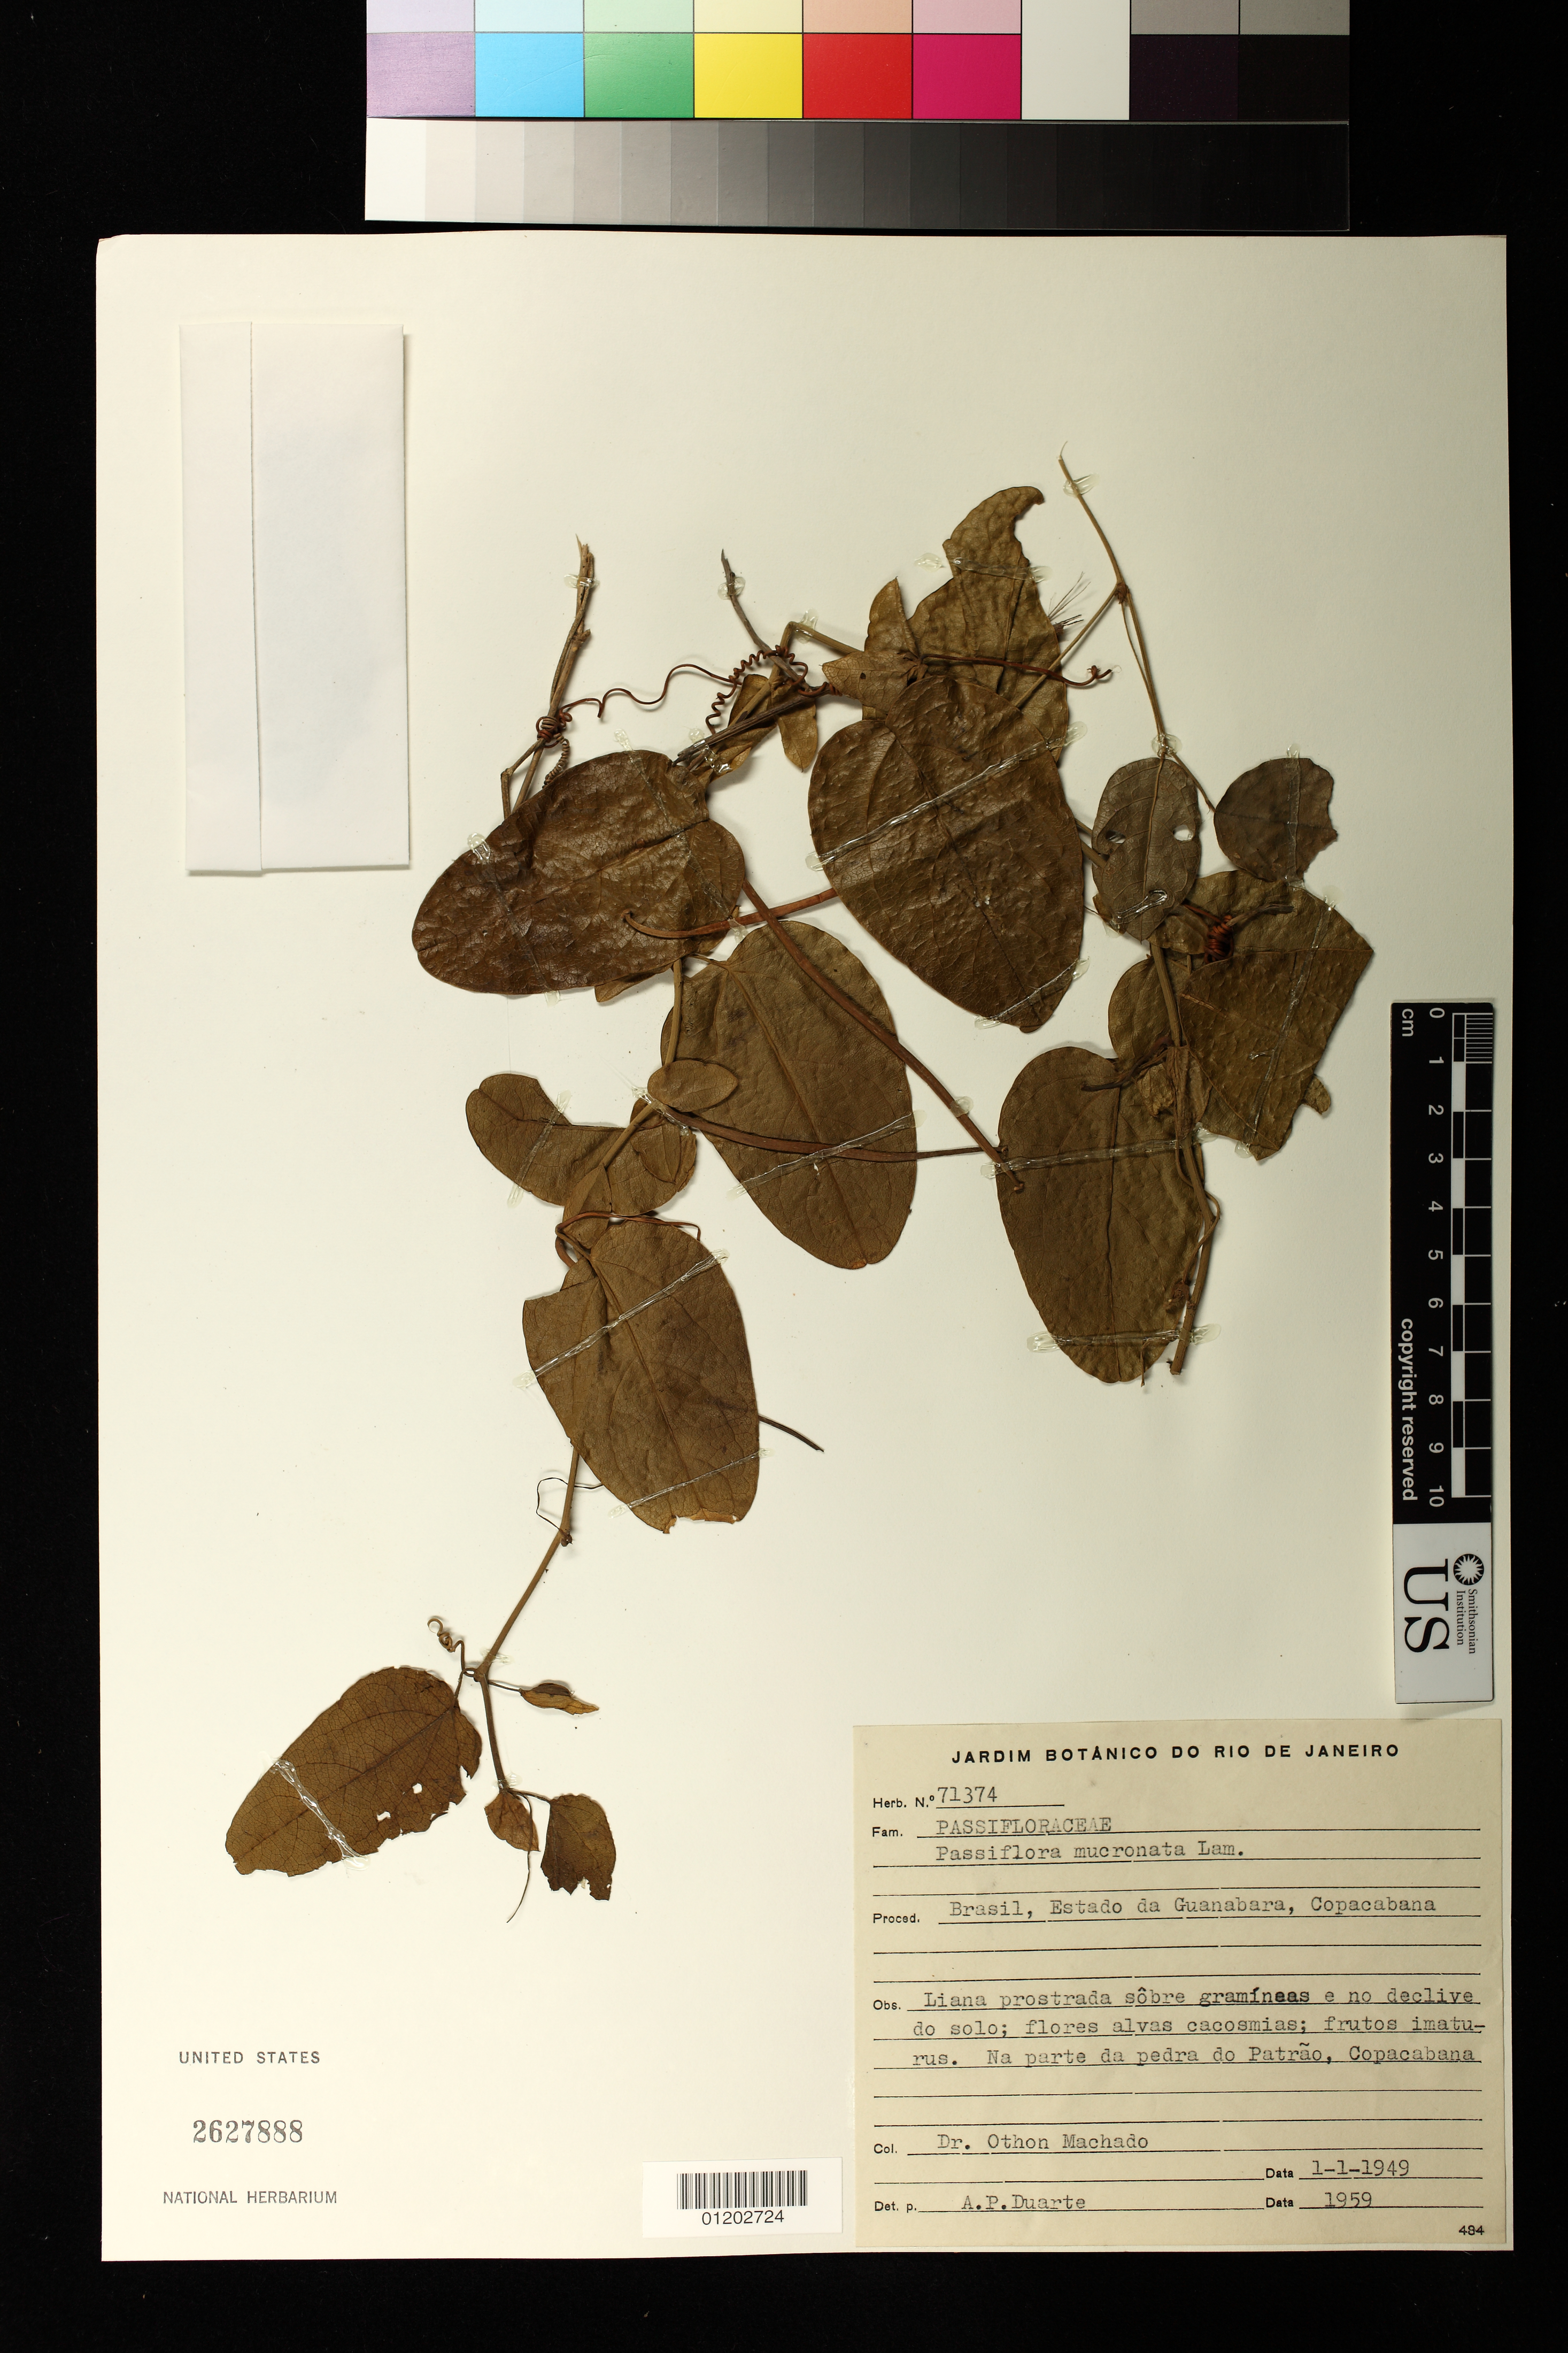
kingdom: Plantae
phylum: Tracheophyta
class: Magnoliopsida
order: Malpighiales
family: Passifloraceae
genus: Passiflora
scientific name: Passiflora mucronata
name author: Sessé & Moc.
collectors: O. X. Machado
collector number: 71374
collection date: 1949-01-01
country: Brazil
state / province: Rio de Janeiro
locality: Copacabana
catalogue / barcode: US 2627888